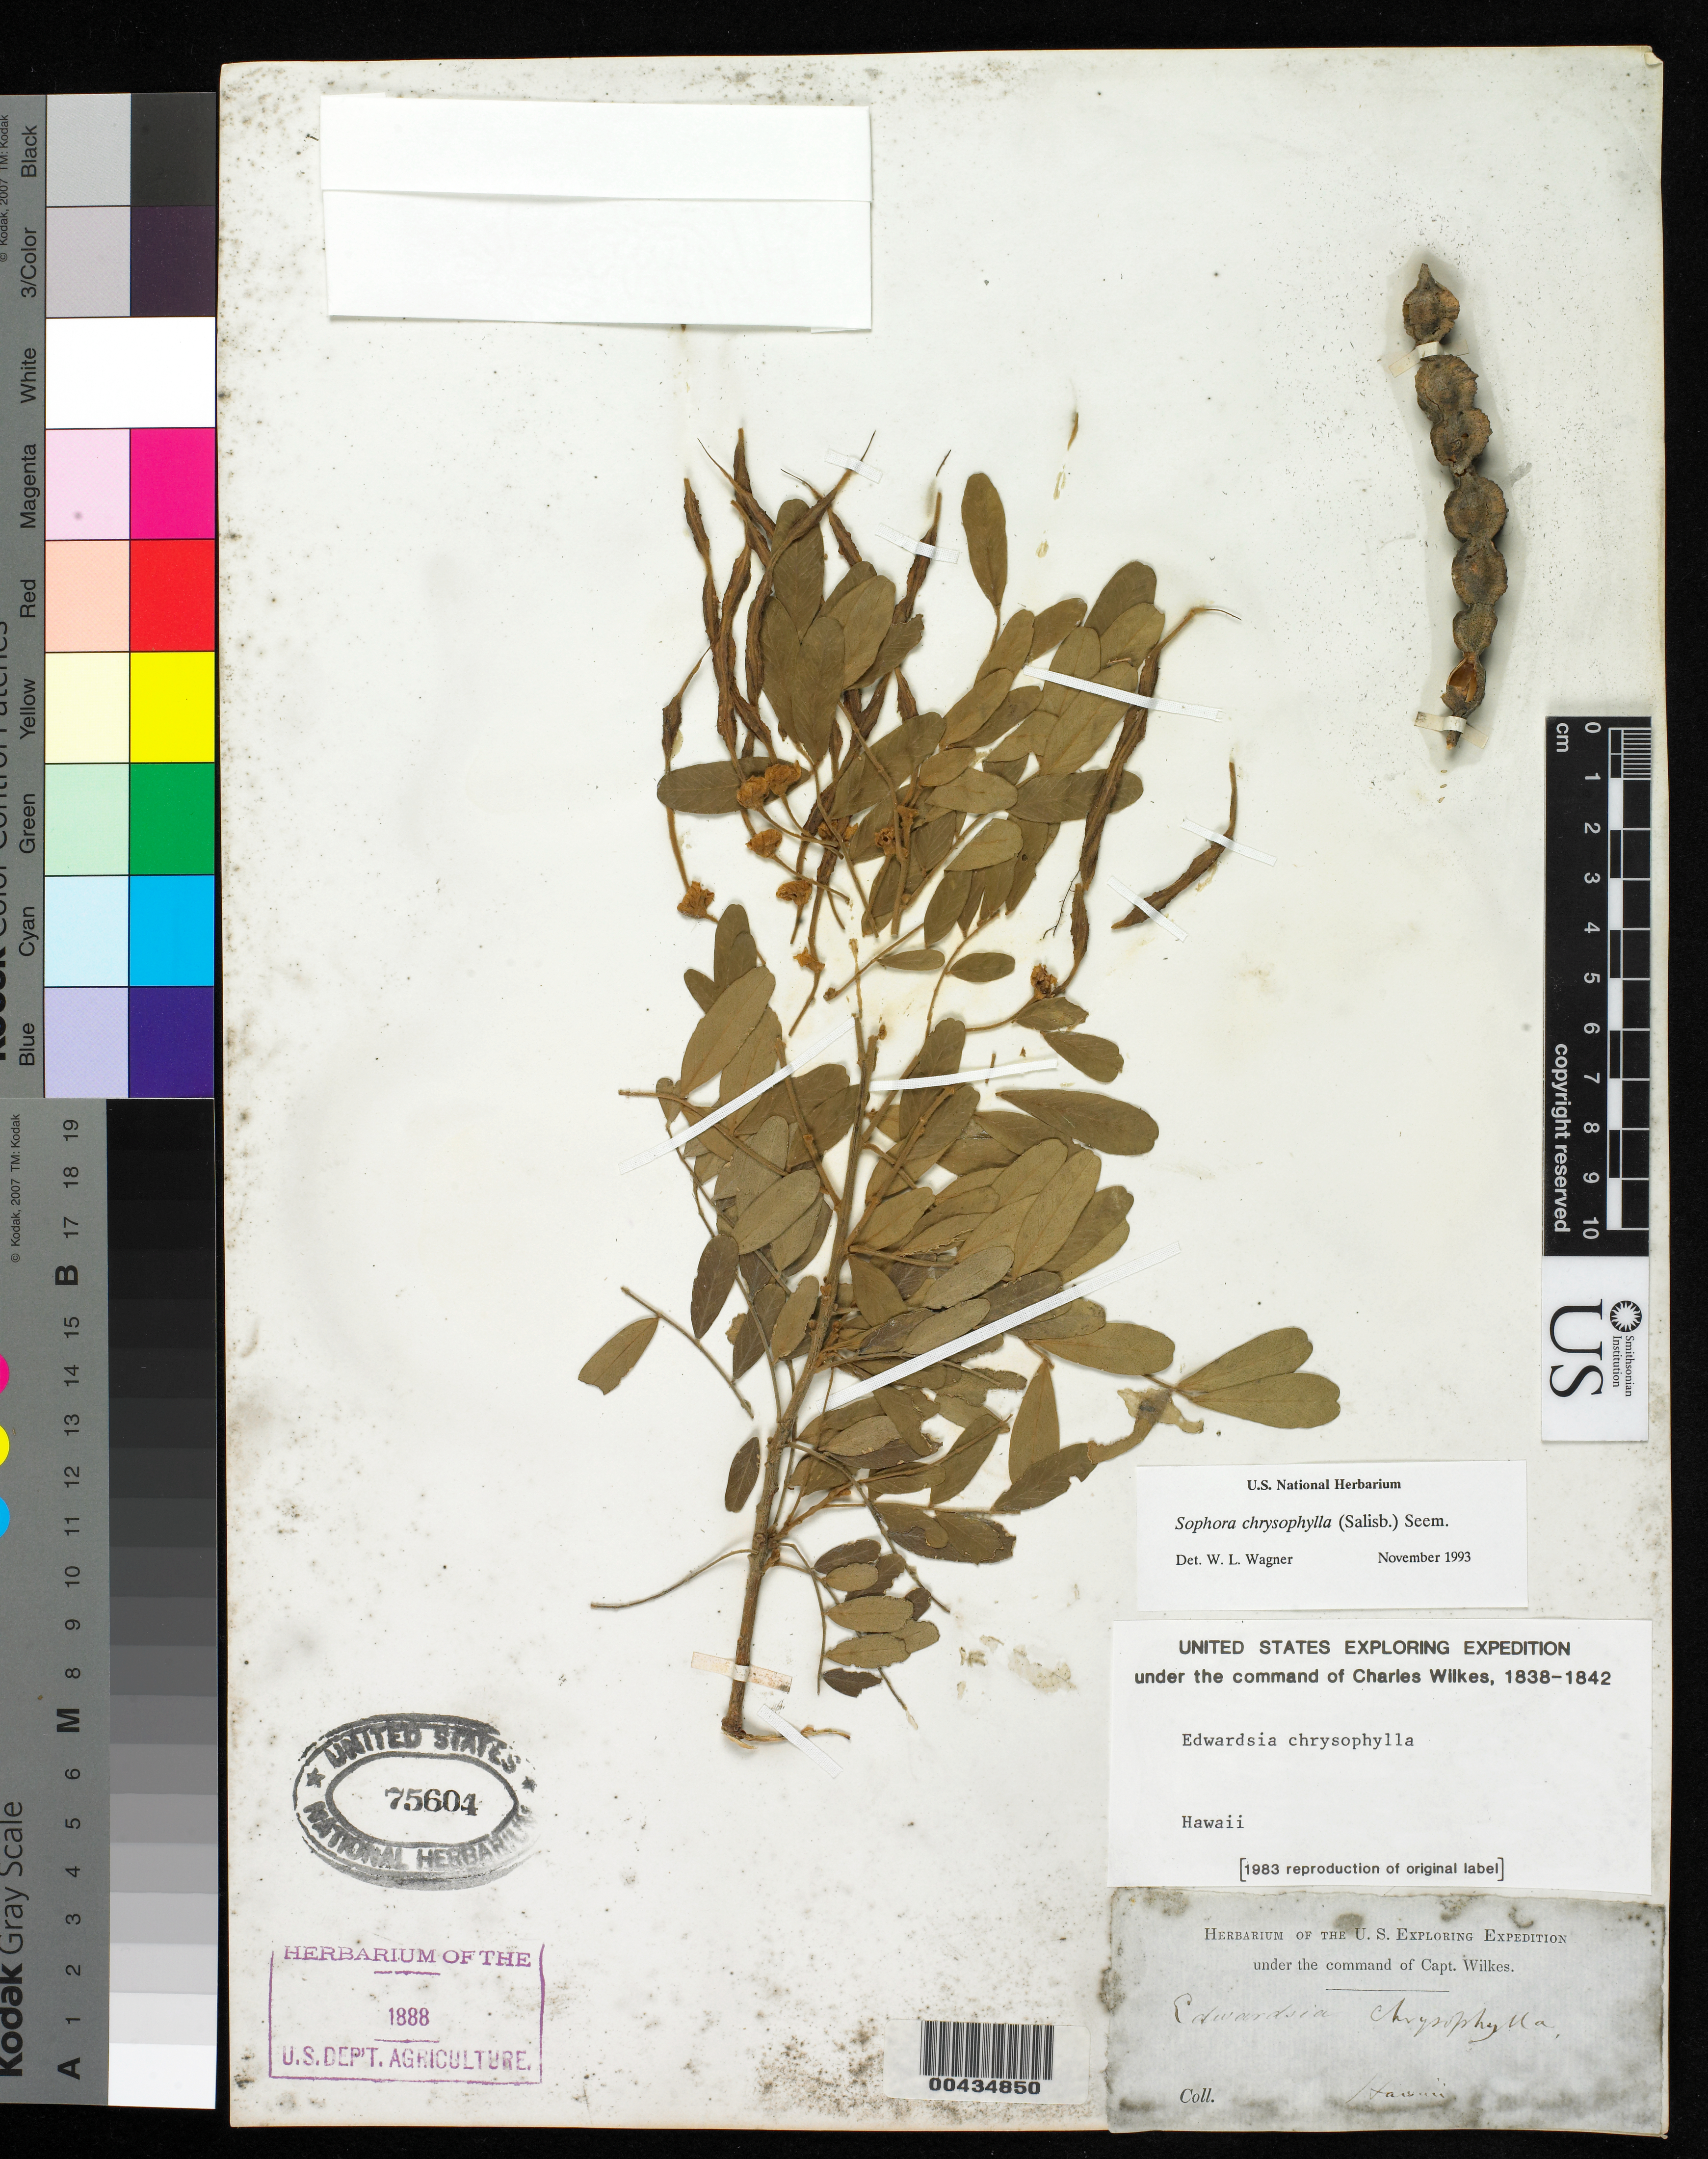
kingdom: Plantae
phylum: Tracheophyta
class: Magnoliopsida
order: Fabales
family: Fabaceae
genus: Sophora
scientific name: Sophora chrysophylla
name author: (Salisb.) Seem.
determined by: Wagner, W. L., (BOT), Smithsonian Institution - National Museum of Natural History (UNITED STATES)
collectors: Wilkes Explor. Exped.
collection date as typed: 1838 to -- --- 1842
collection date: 1838/1842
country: United States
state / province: Hawaii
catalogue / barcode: US 75604